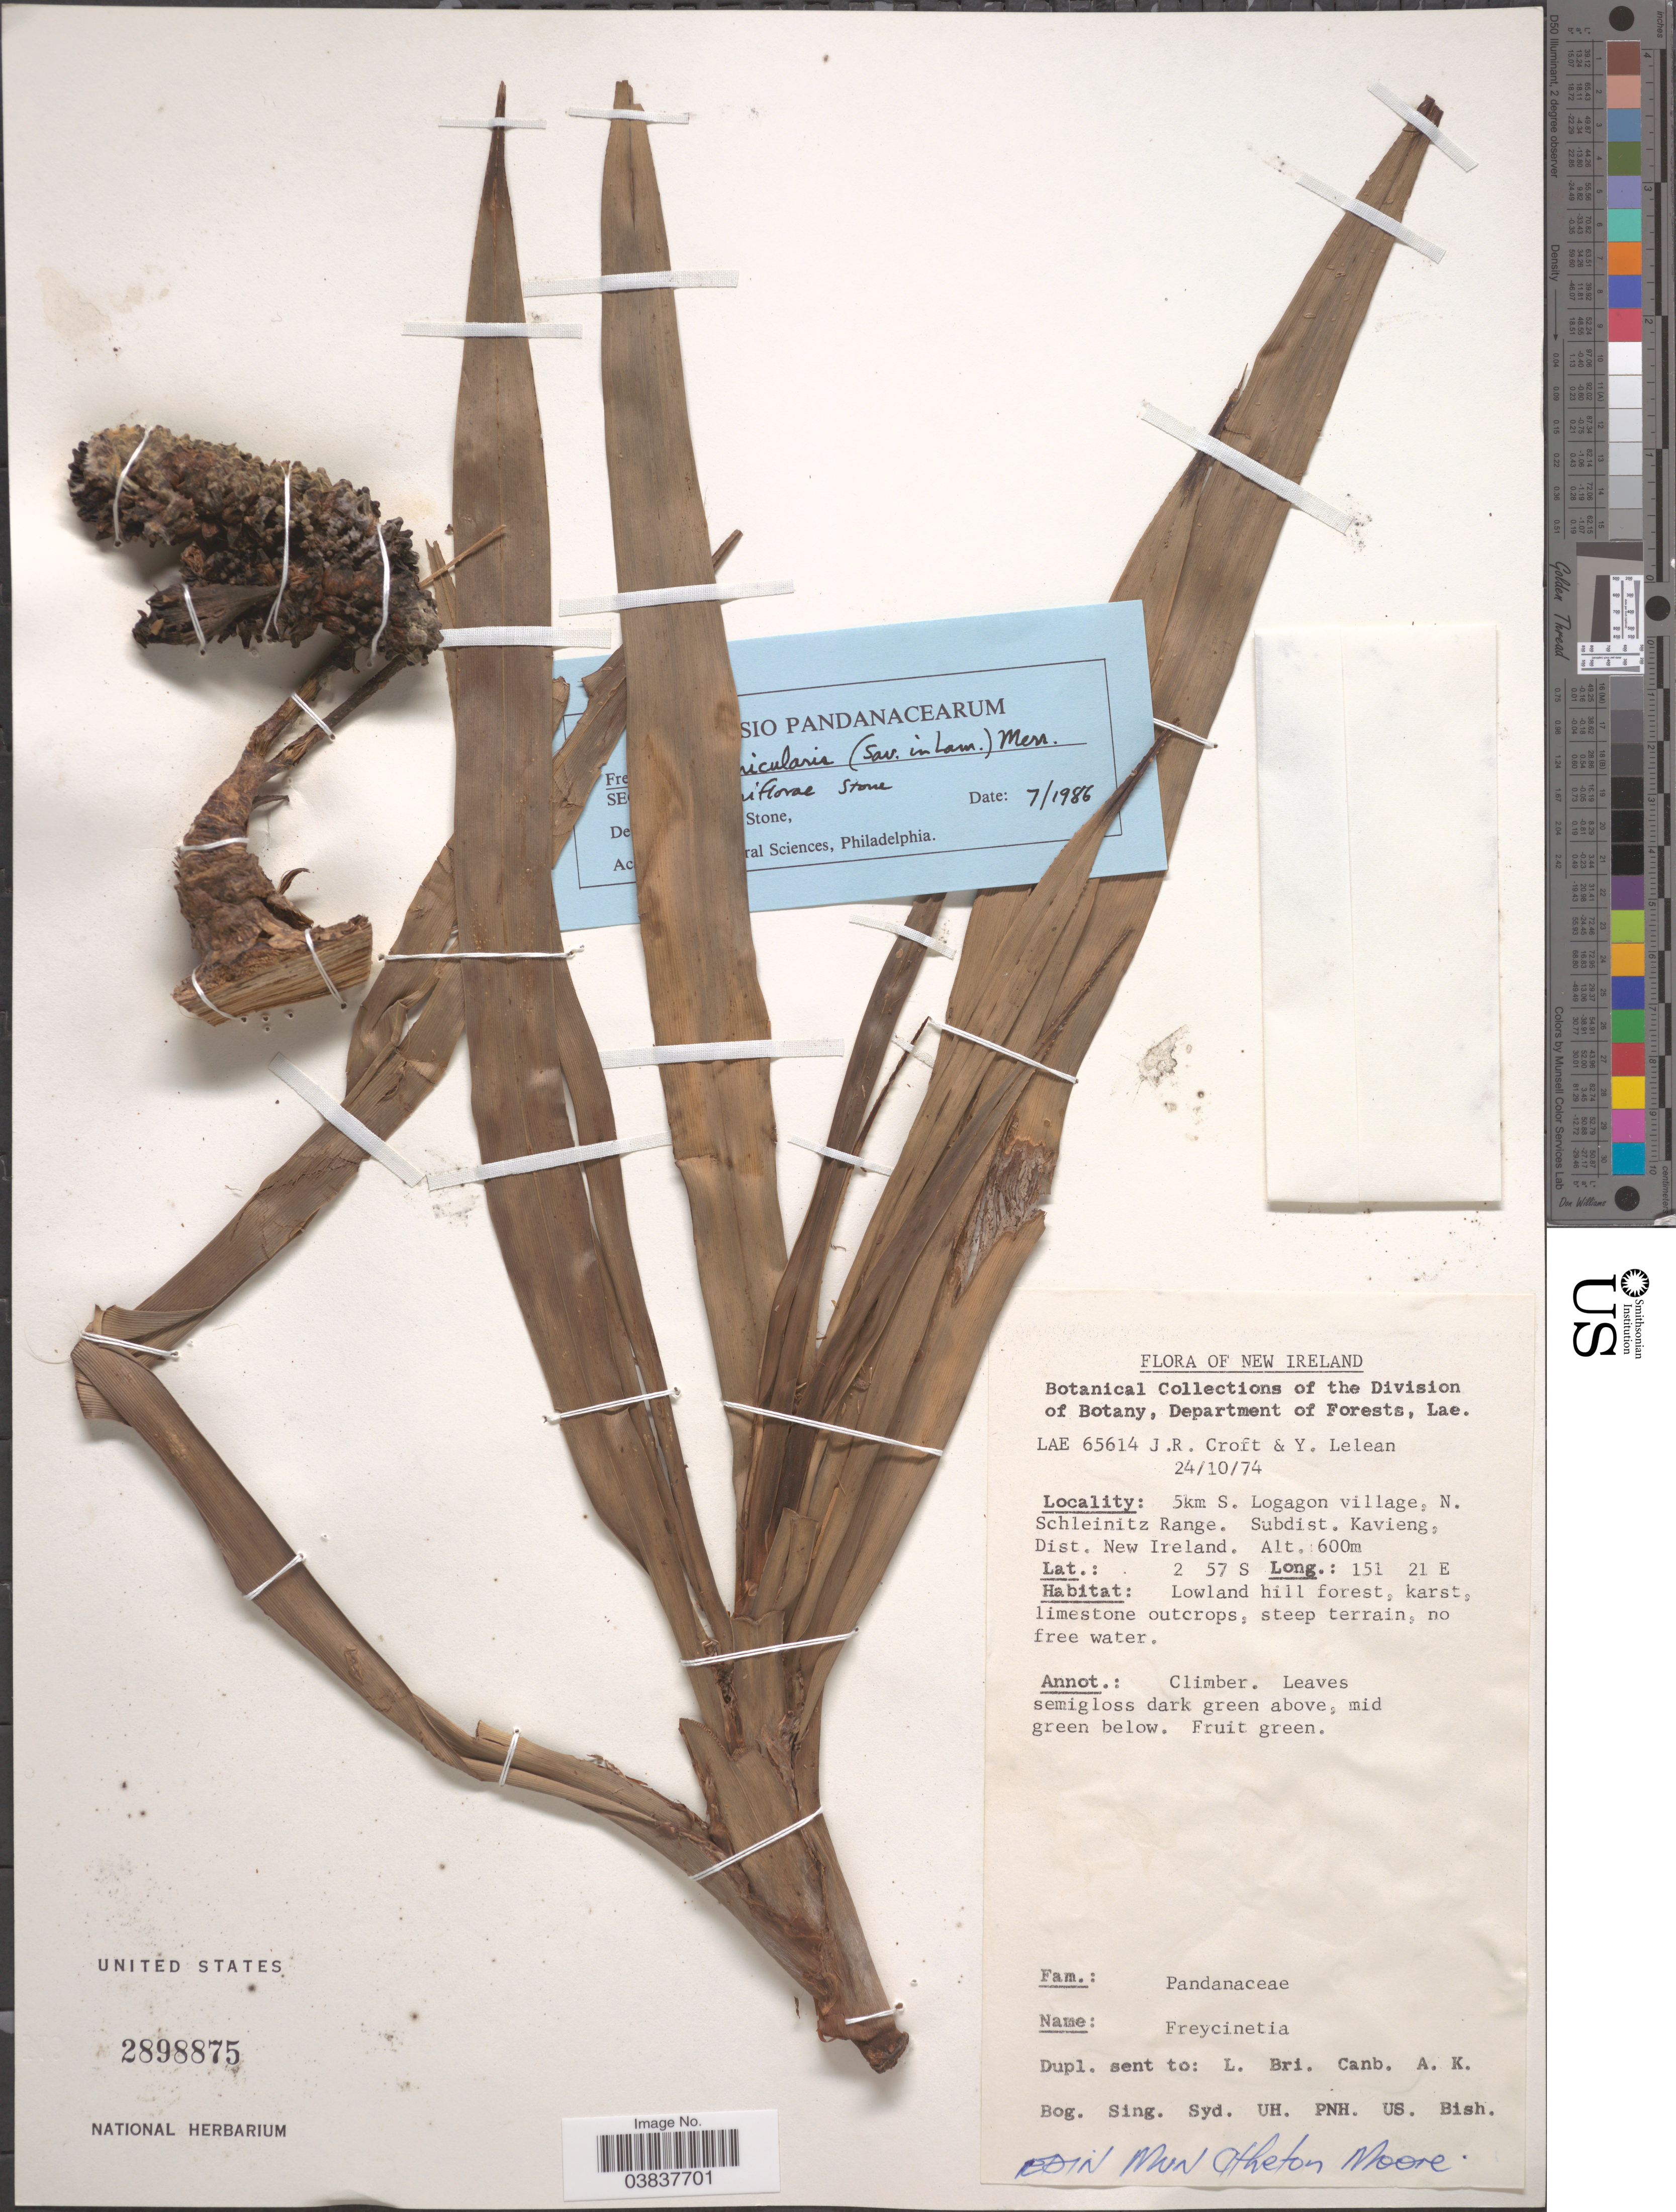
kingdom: Plantae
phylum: Tracheophyta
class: Liliopsida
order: Pandanales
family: Pandanaceae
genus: Freycinetia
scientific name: Freycinetia funicularis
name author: (Sav.) Merr.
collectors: J. R. Croft & Y. Lelean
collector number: LAE65614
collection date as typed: Transcribed d/m/y: 24/10/74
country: Papua New Guinea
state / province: New Ireland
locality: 5km S. Logagon village, N. Schleinitz Range. Subdist. Kavieng, Dist. New Ireland.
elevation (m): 600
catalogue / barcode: US 2898875